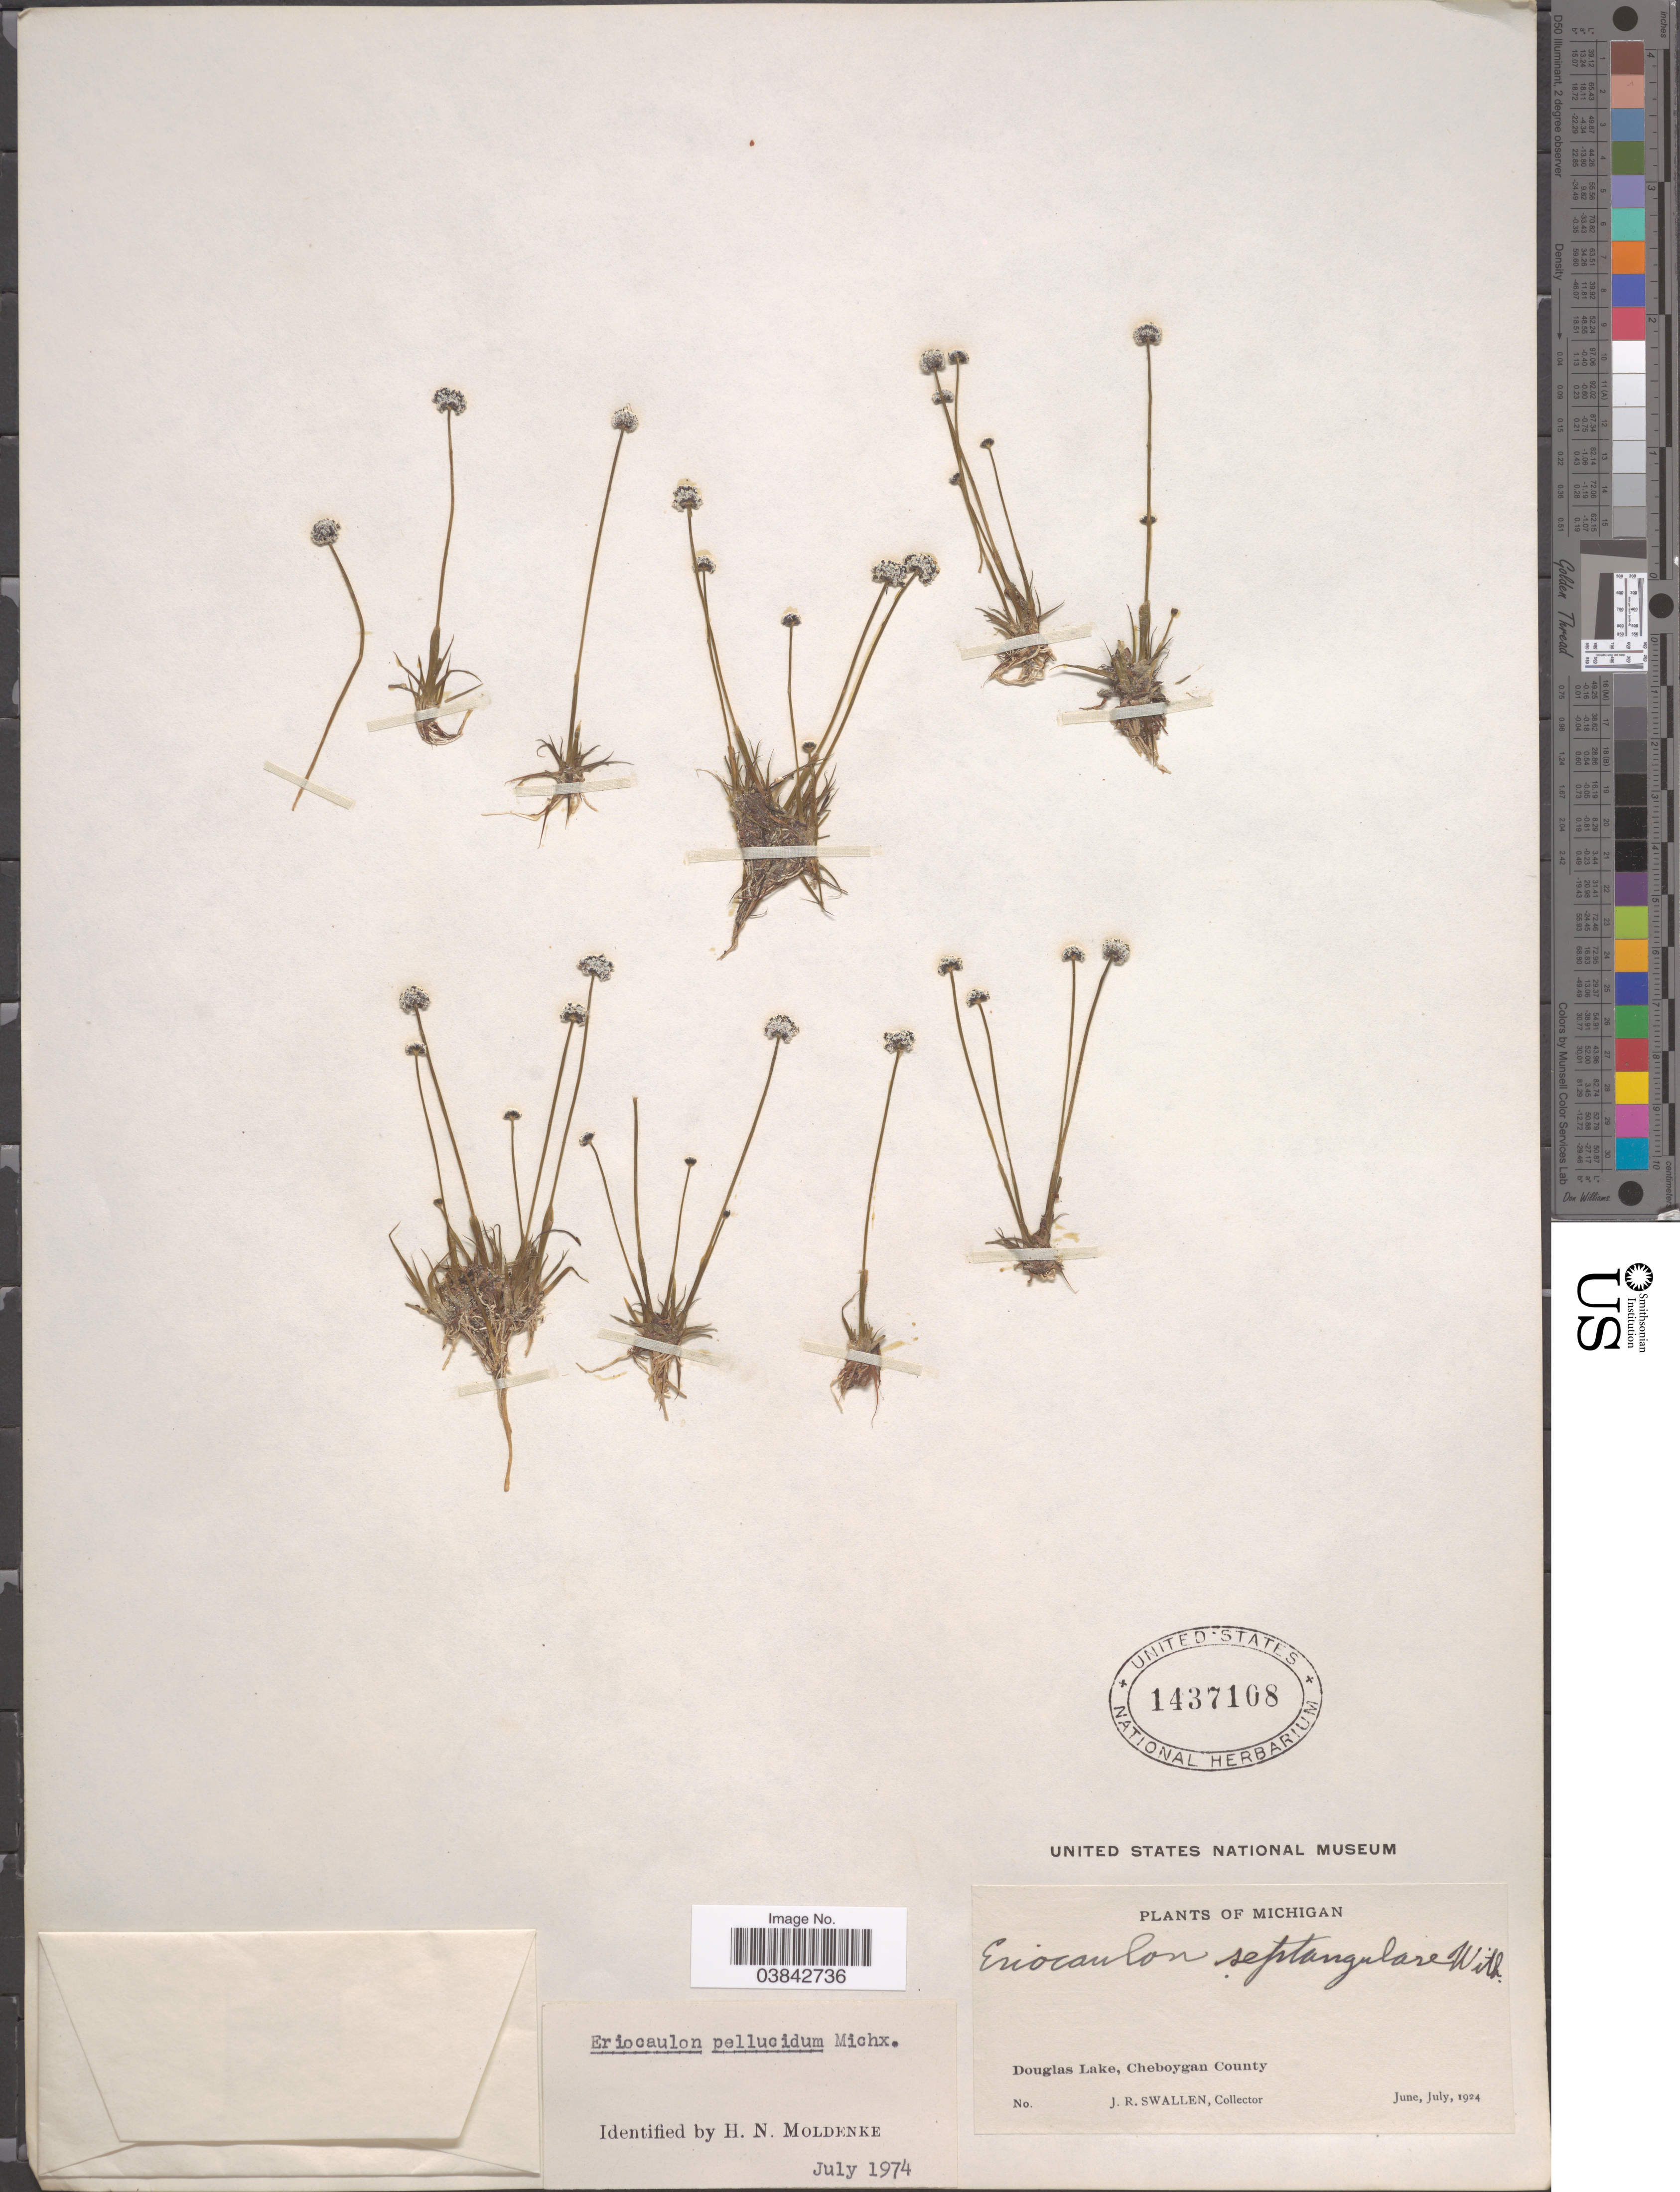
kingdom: Plantae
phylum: Tracheophyta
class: Liliopsida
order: Poales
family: Eriocaulaceae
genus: Eriocaulon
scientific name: Eriocaulon aquaticum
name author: (Hill) Druce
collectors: J. R. Swallen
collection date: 1924-06/1924-07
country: United States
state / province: Michigan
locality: Douglas Lake, Cheboygan County.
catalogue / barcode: US 1437108